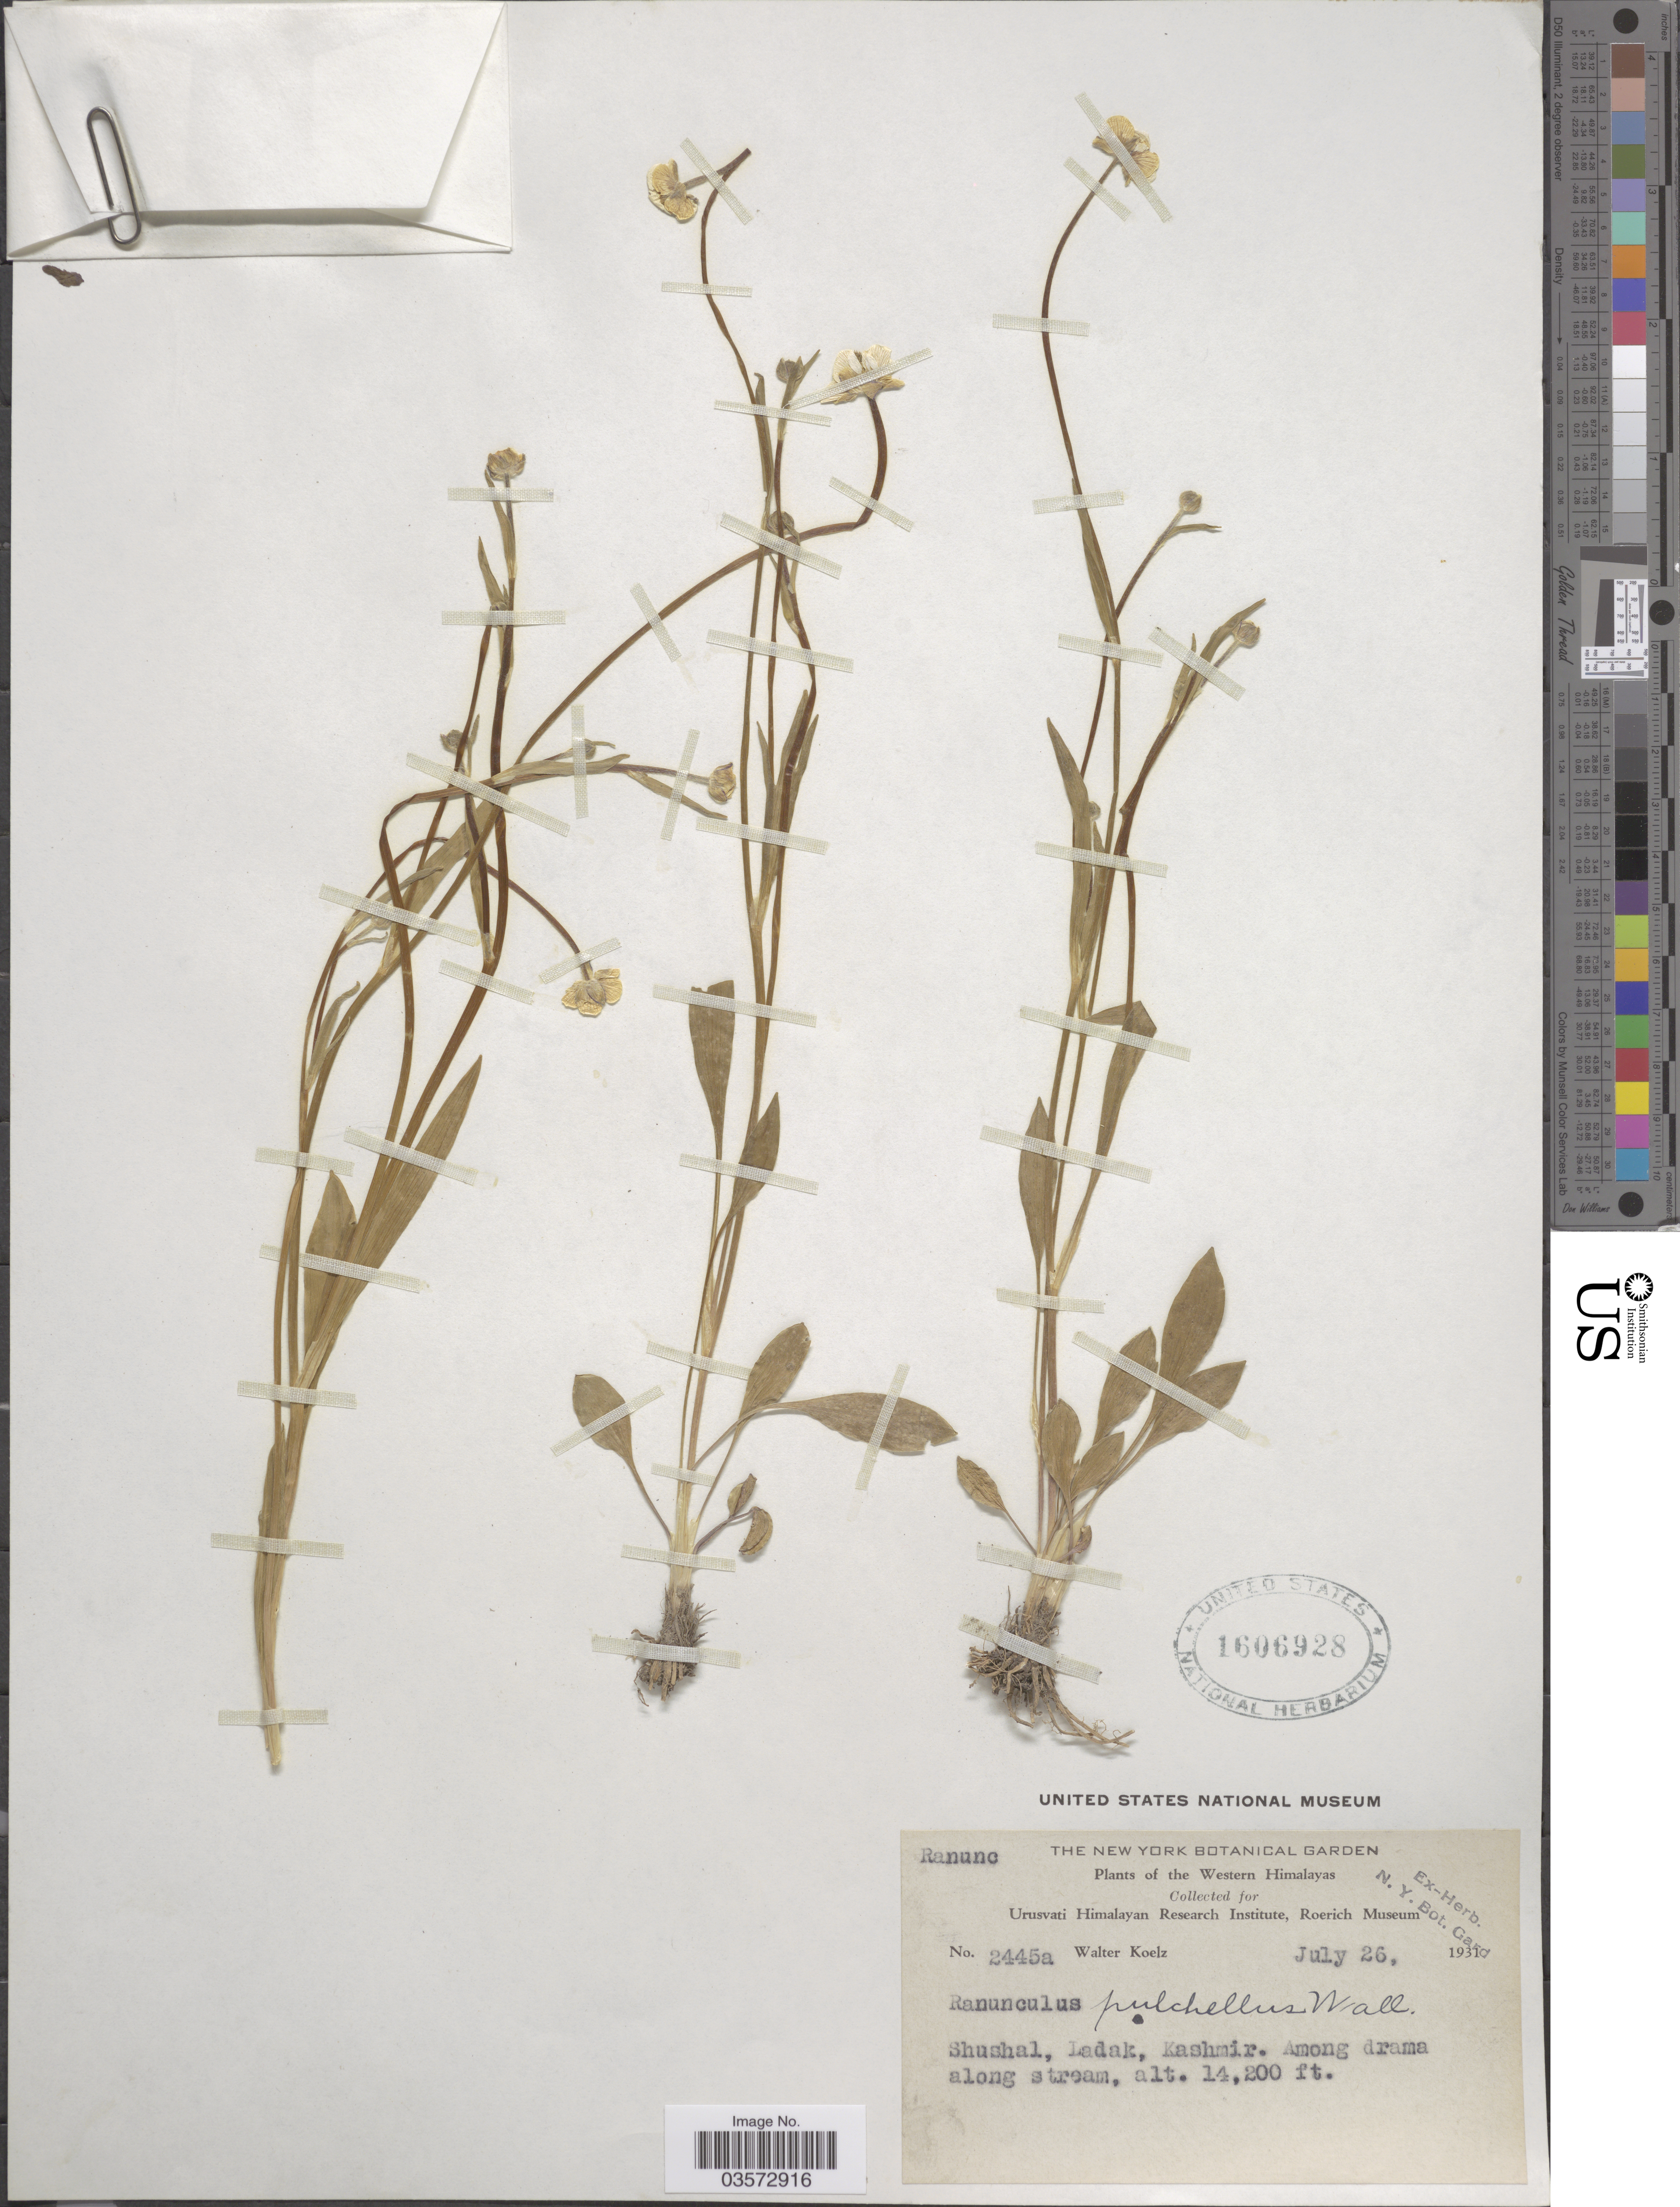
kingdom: Plantae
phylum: Tracheophyta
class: Magnoliopsida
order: Ranunculales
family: Ranunculaceae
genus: Ranunculus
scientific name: Ranunculus pulchellus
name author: Ledeb. ex Spreng.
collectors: W. N. Koelz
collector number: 2445a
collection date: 1931-07-26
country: India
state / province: Ladakh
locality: Western Himalayas. Shushal, Ladak, Kashmir.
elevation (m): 4328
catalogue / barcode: US 1606928